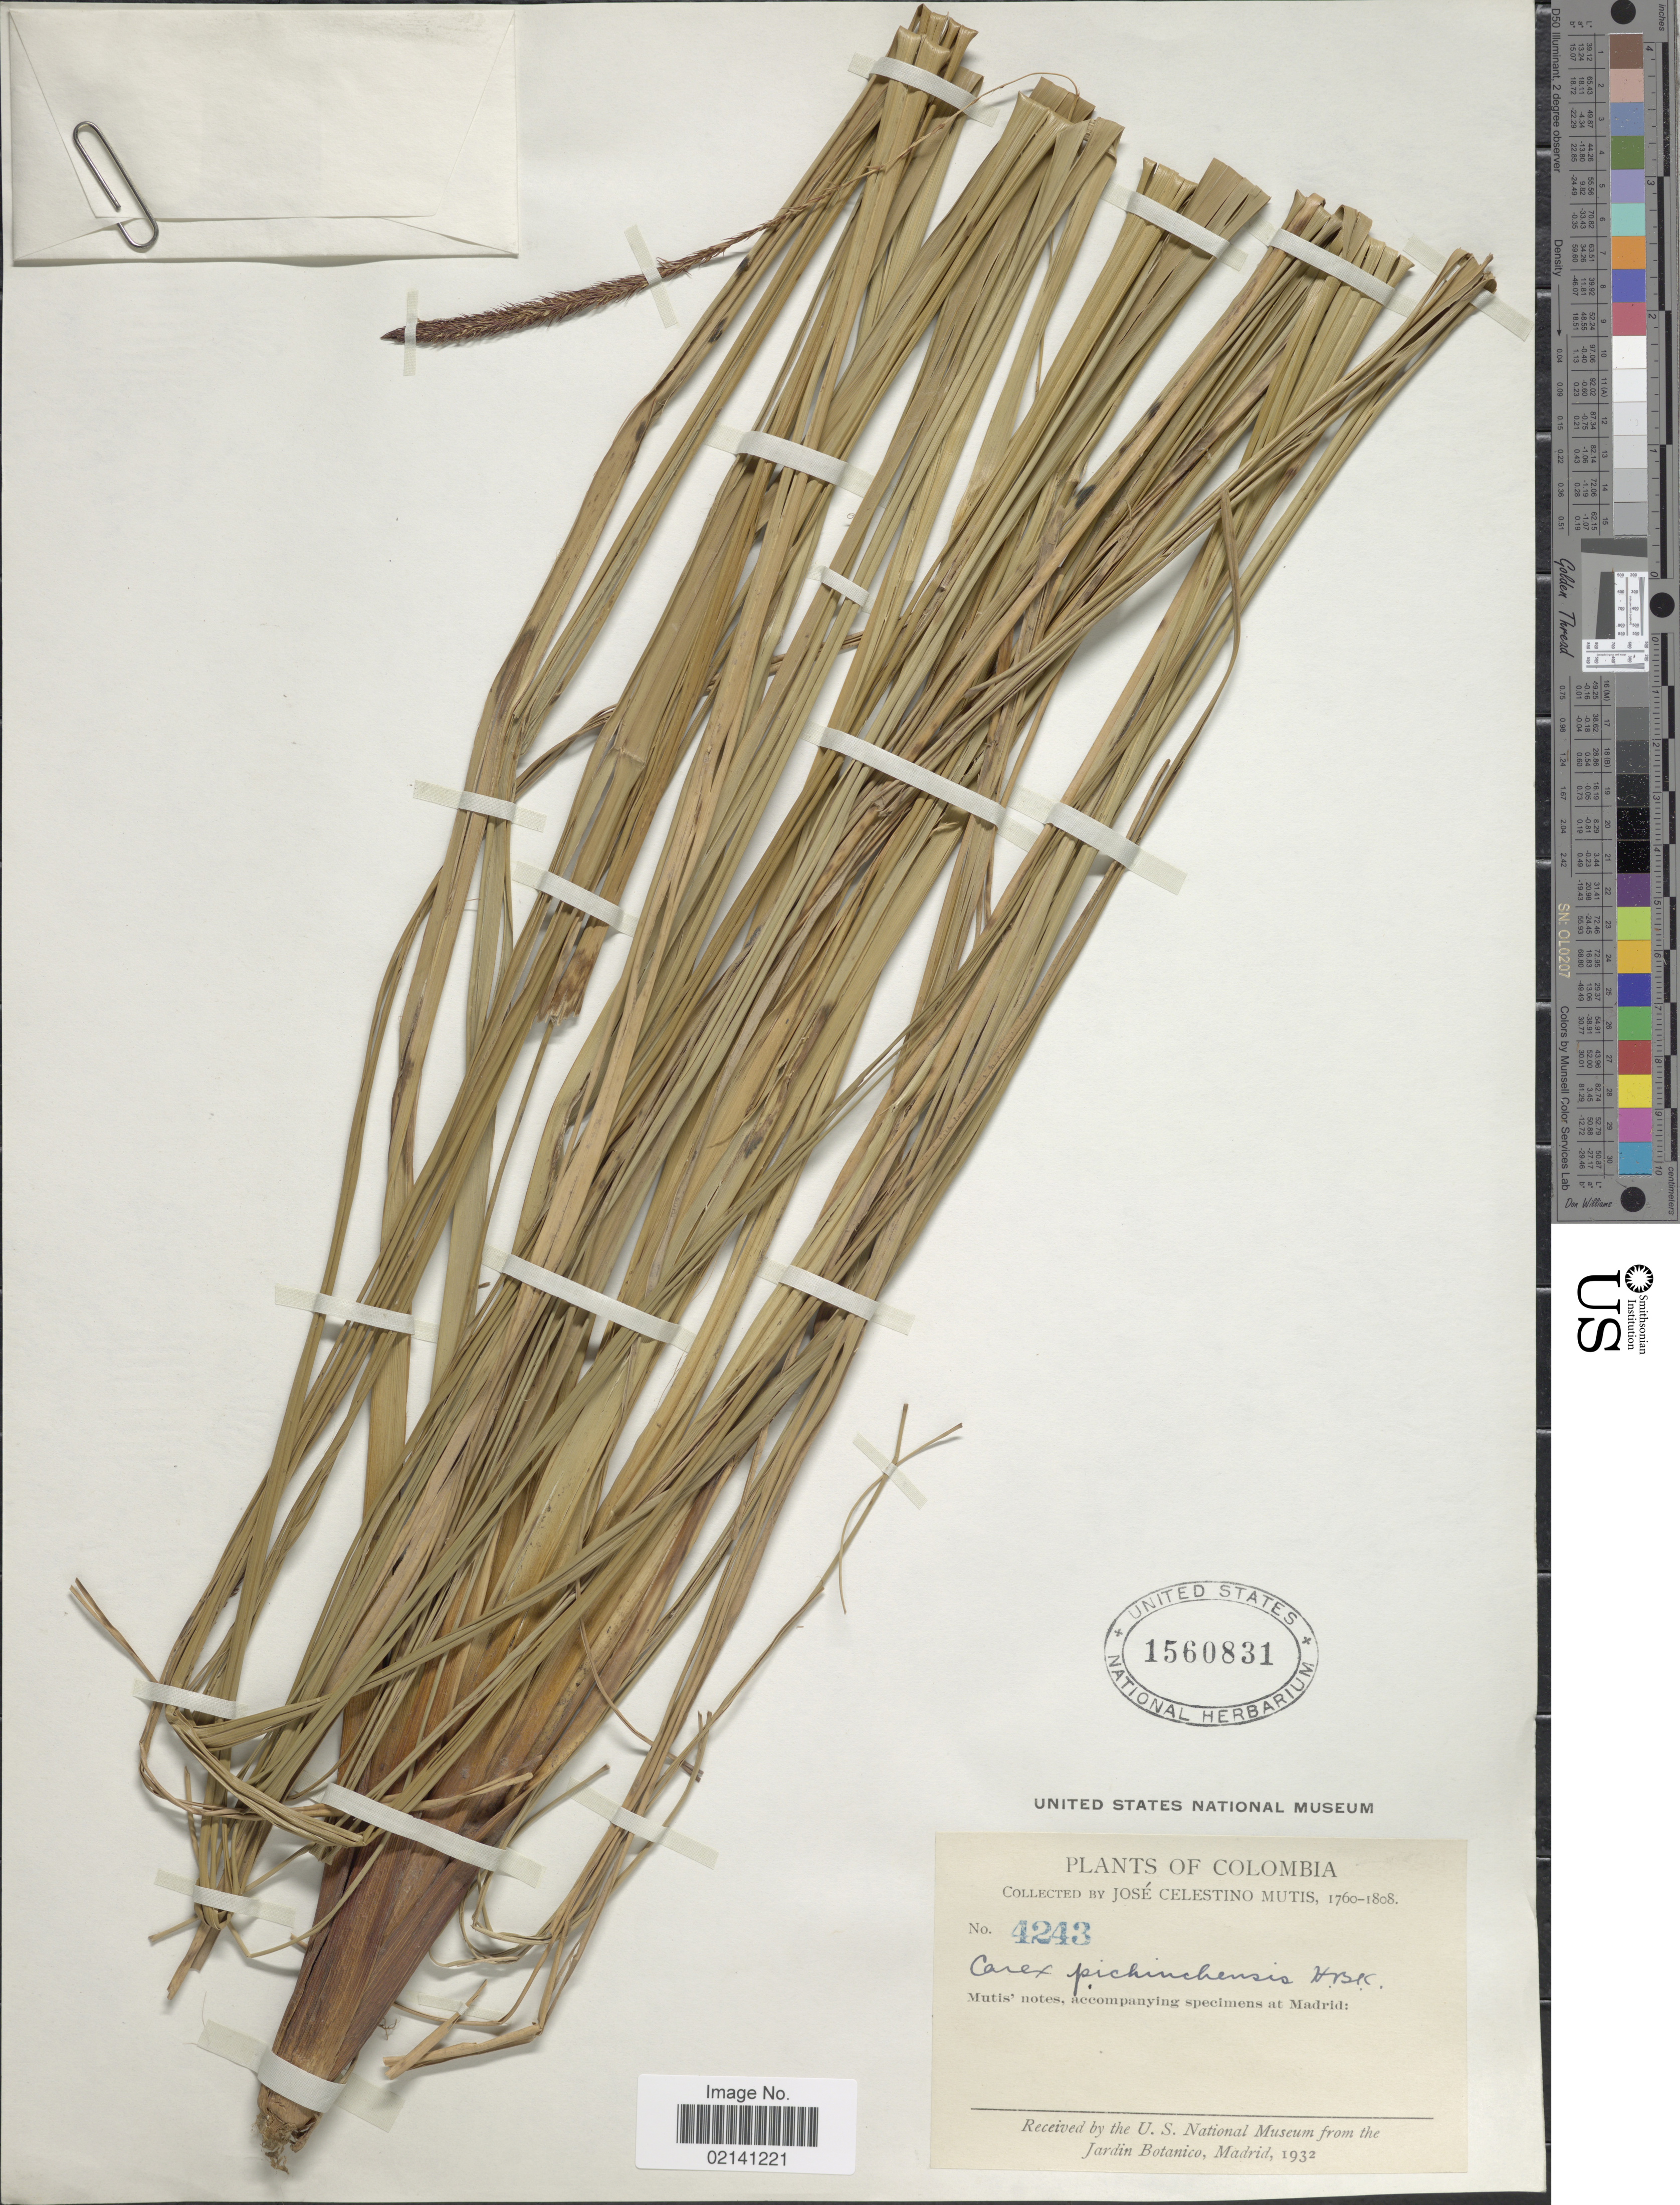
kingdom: Plantae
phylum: Tracheophyta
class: Liliopsida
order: Poales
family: Cyperaceae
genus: Carex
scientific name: Carex lemanniana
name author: Boott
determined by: Jimnéz-Mejias, Pedro, (UPOS), Universidad Pablo de Olavide (SPAIN)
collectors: J. C. B. Mutis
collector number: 4243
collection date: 1760/1808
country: Colombia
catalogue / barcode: US 1560831